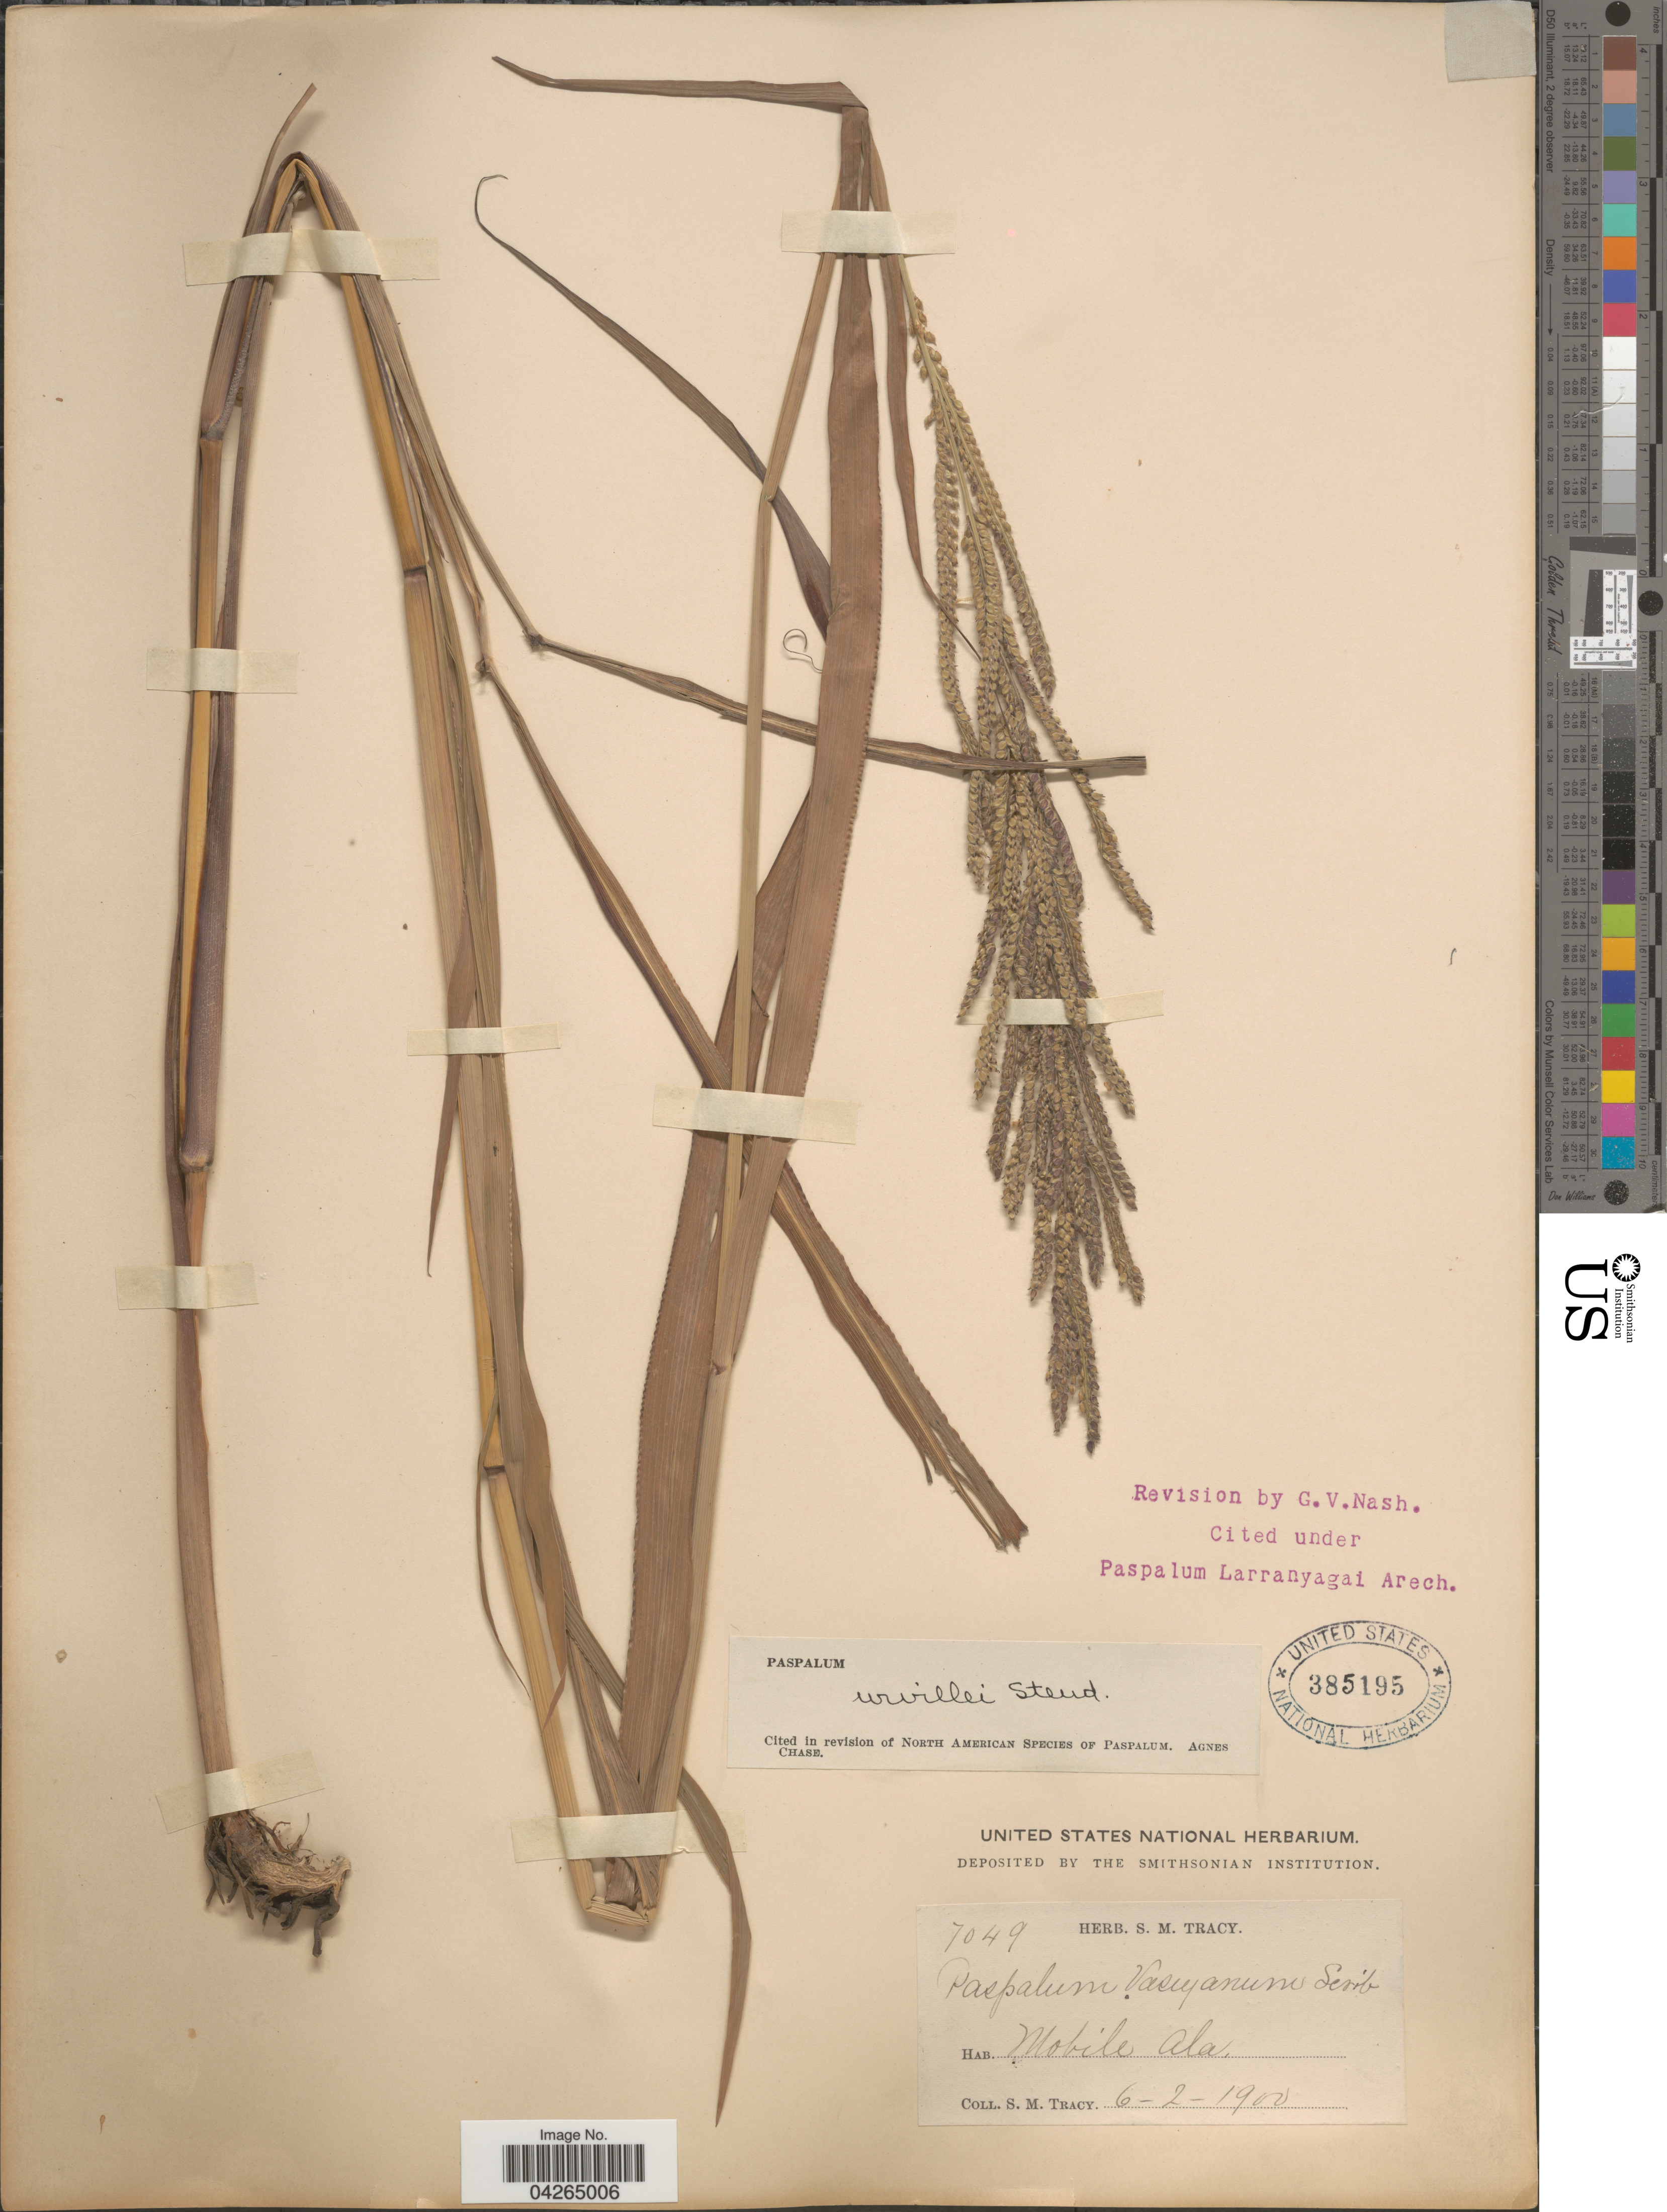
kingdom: Plantae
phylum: Tracheophyta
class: Liliopsida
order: Poales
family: Poaceae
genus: Paspalum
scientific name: Paspalum urvillei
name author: Steud.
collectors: S. M. Tracy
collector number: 7049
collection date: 1900-06-02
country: United States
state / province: Alabama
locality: Mobile.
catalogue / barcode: US 385195